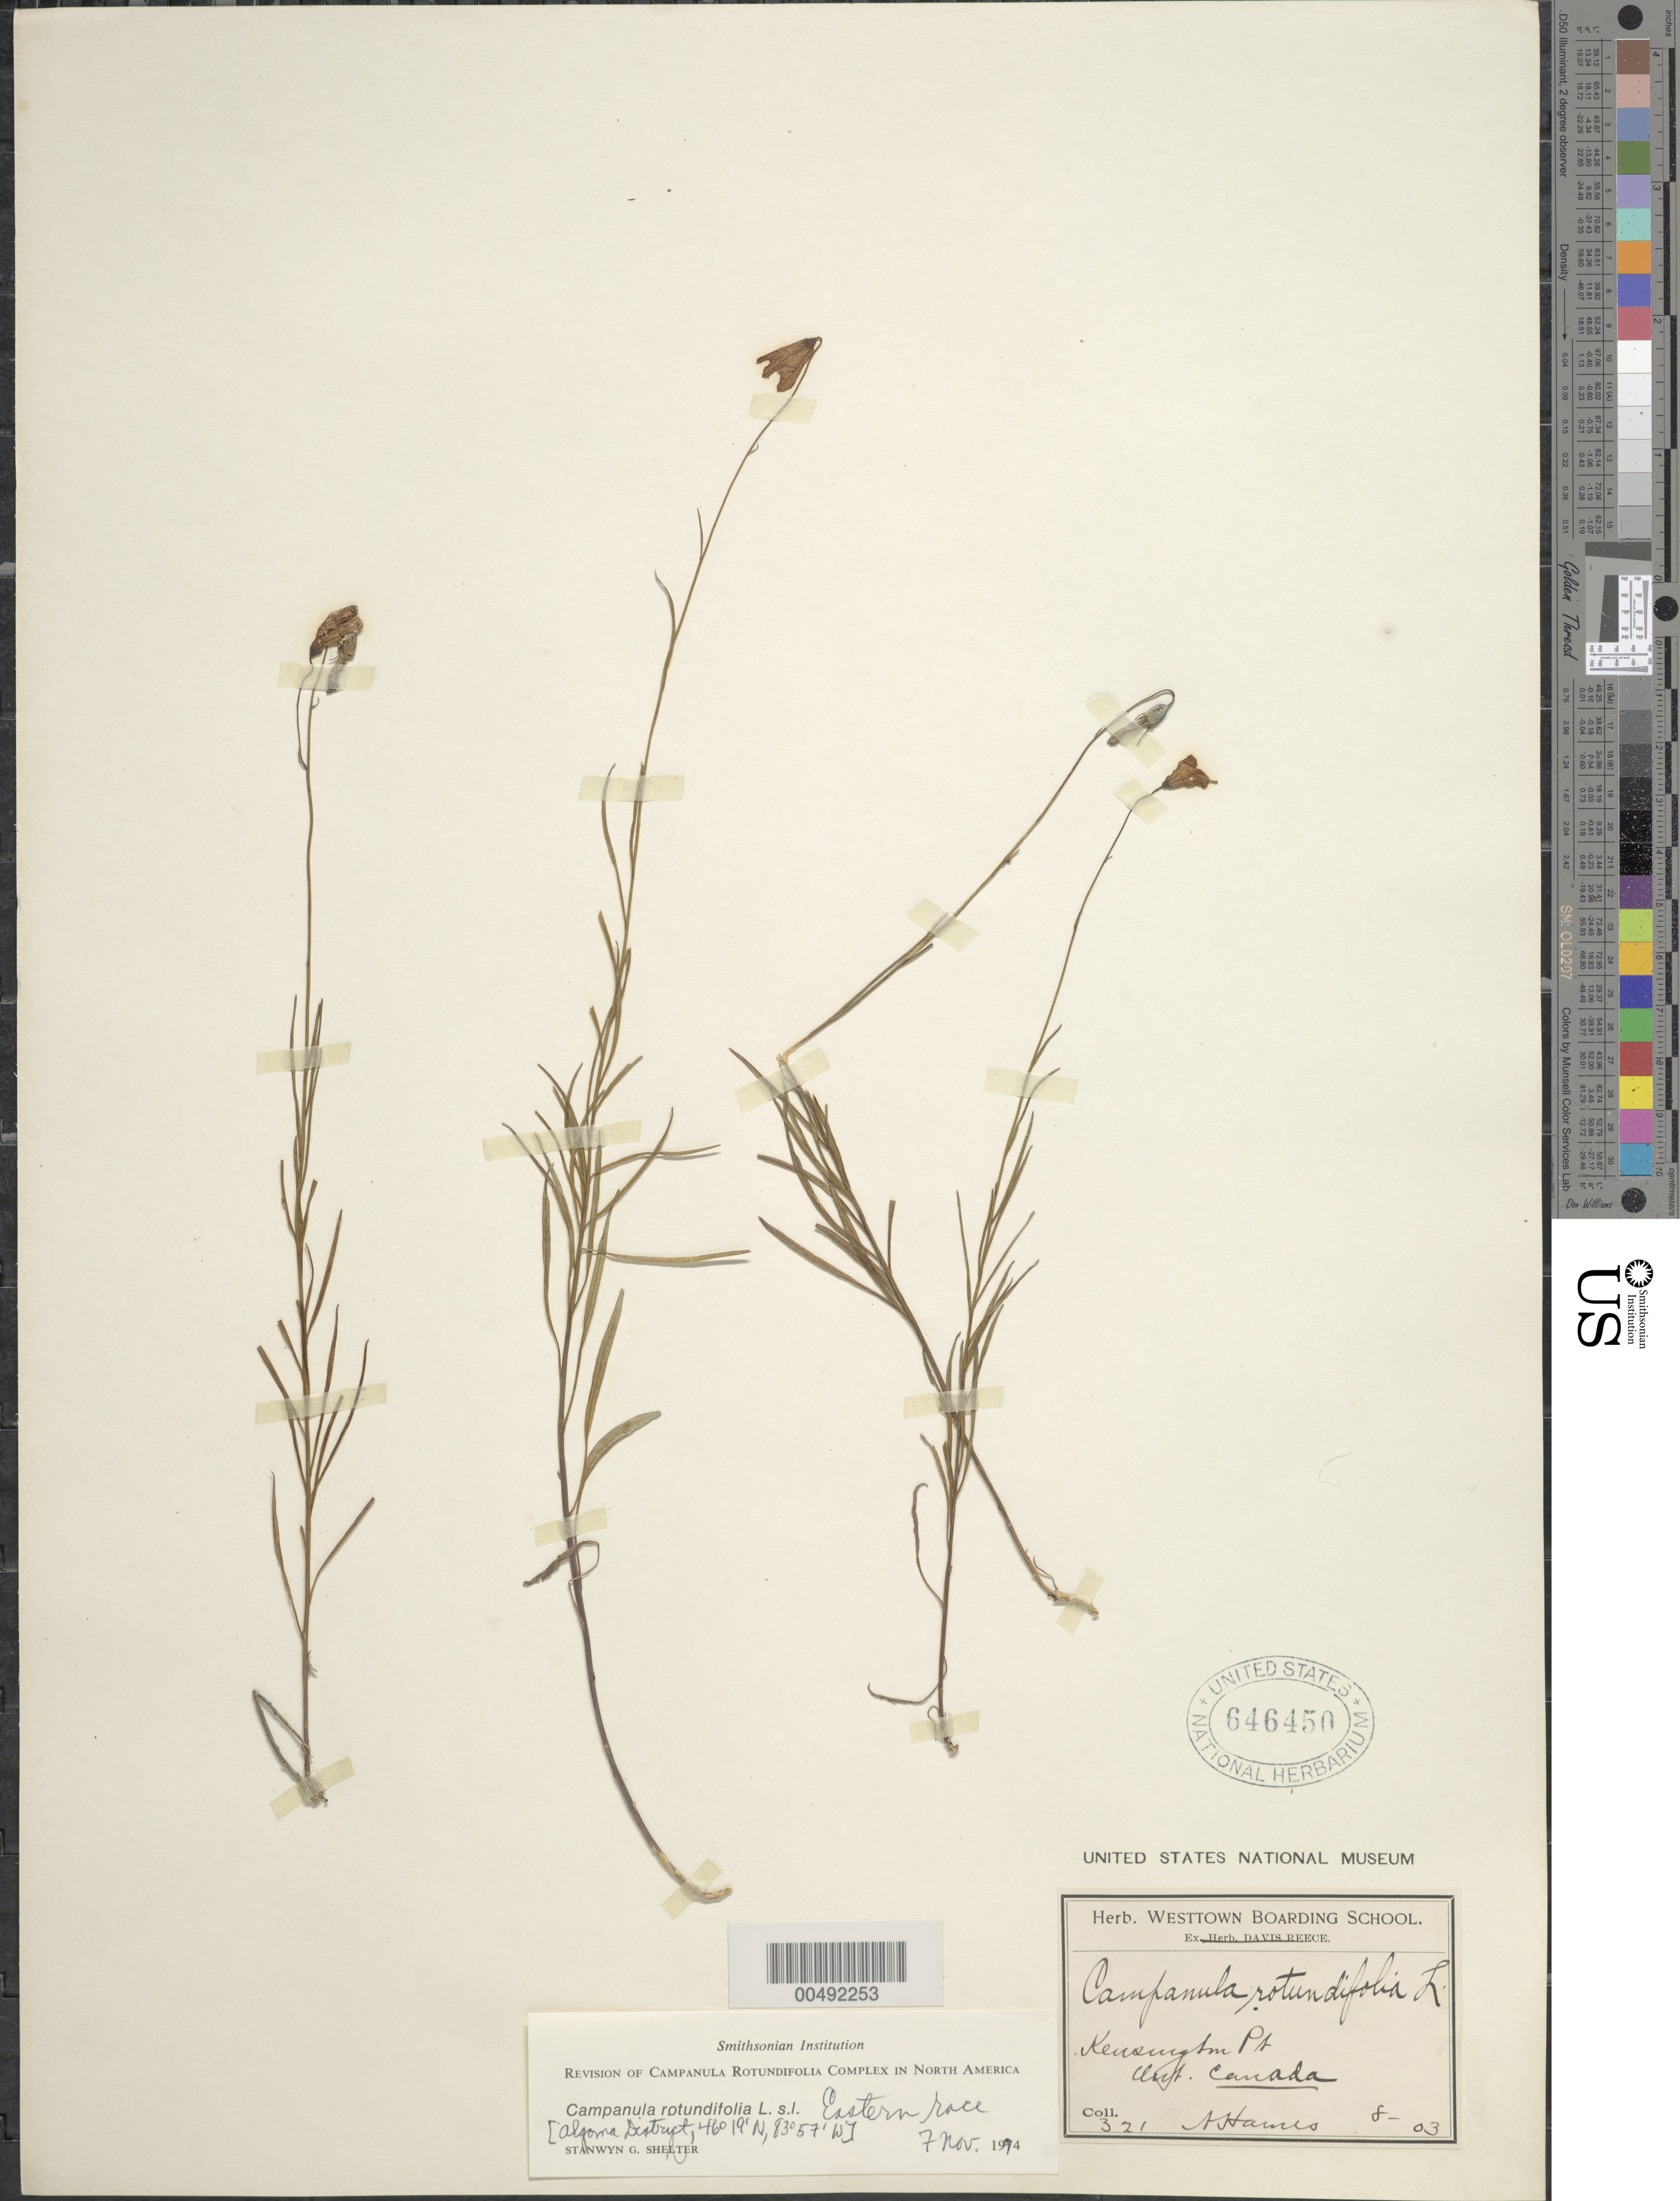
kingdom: Plantae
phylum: Tracheophyta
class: Magnoliopsida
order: Asterales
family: Campanulaceae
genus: Campanula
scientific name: Campanula rotundifolia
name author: L.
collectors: A. Haines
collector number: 321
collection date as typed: Aug 1903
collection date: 1903-08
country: Canada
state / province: Ontario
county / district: Algoma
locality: Kensington Pt.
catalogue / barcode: US 646450